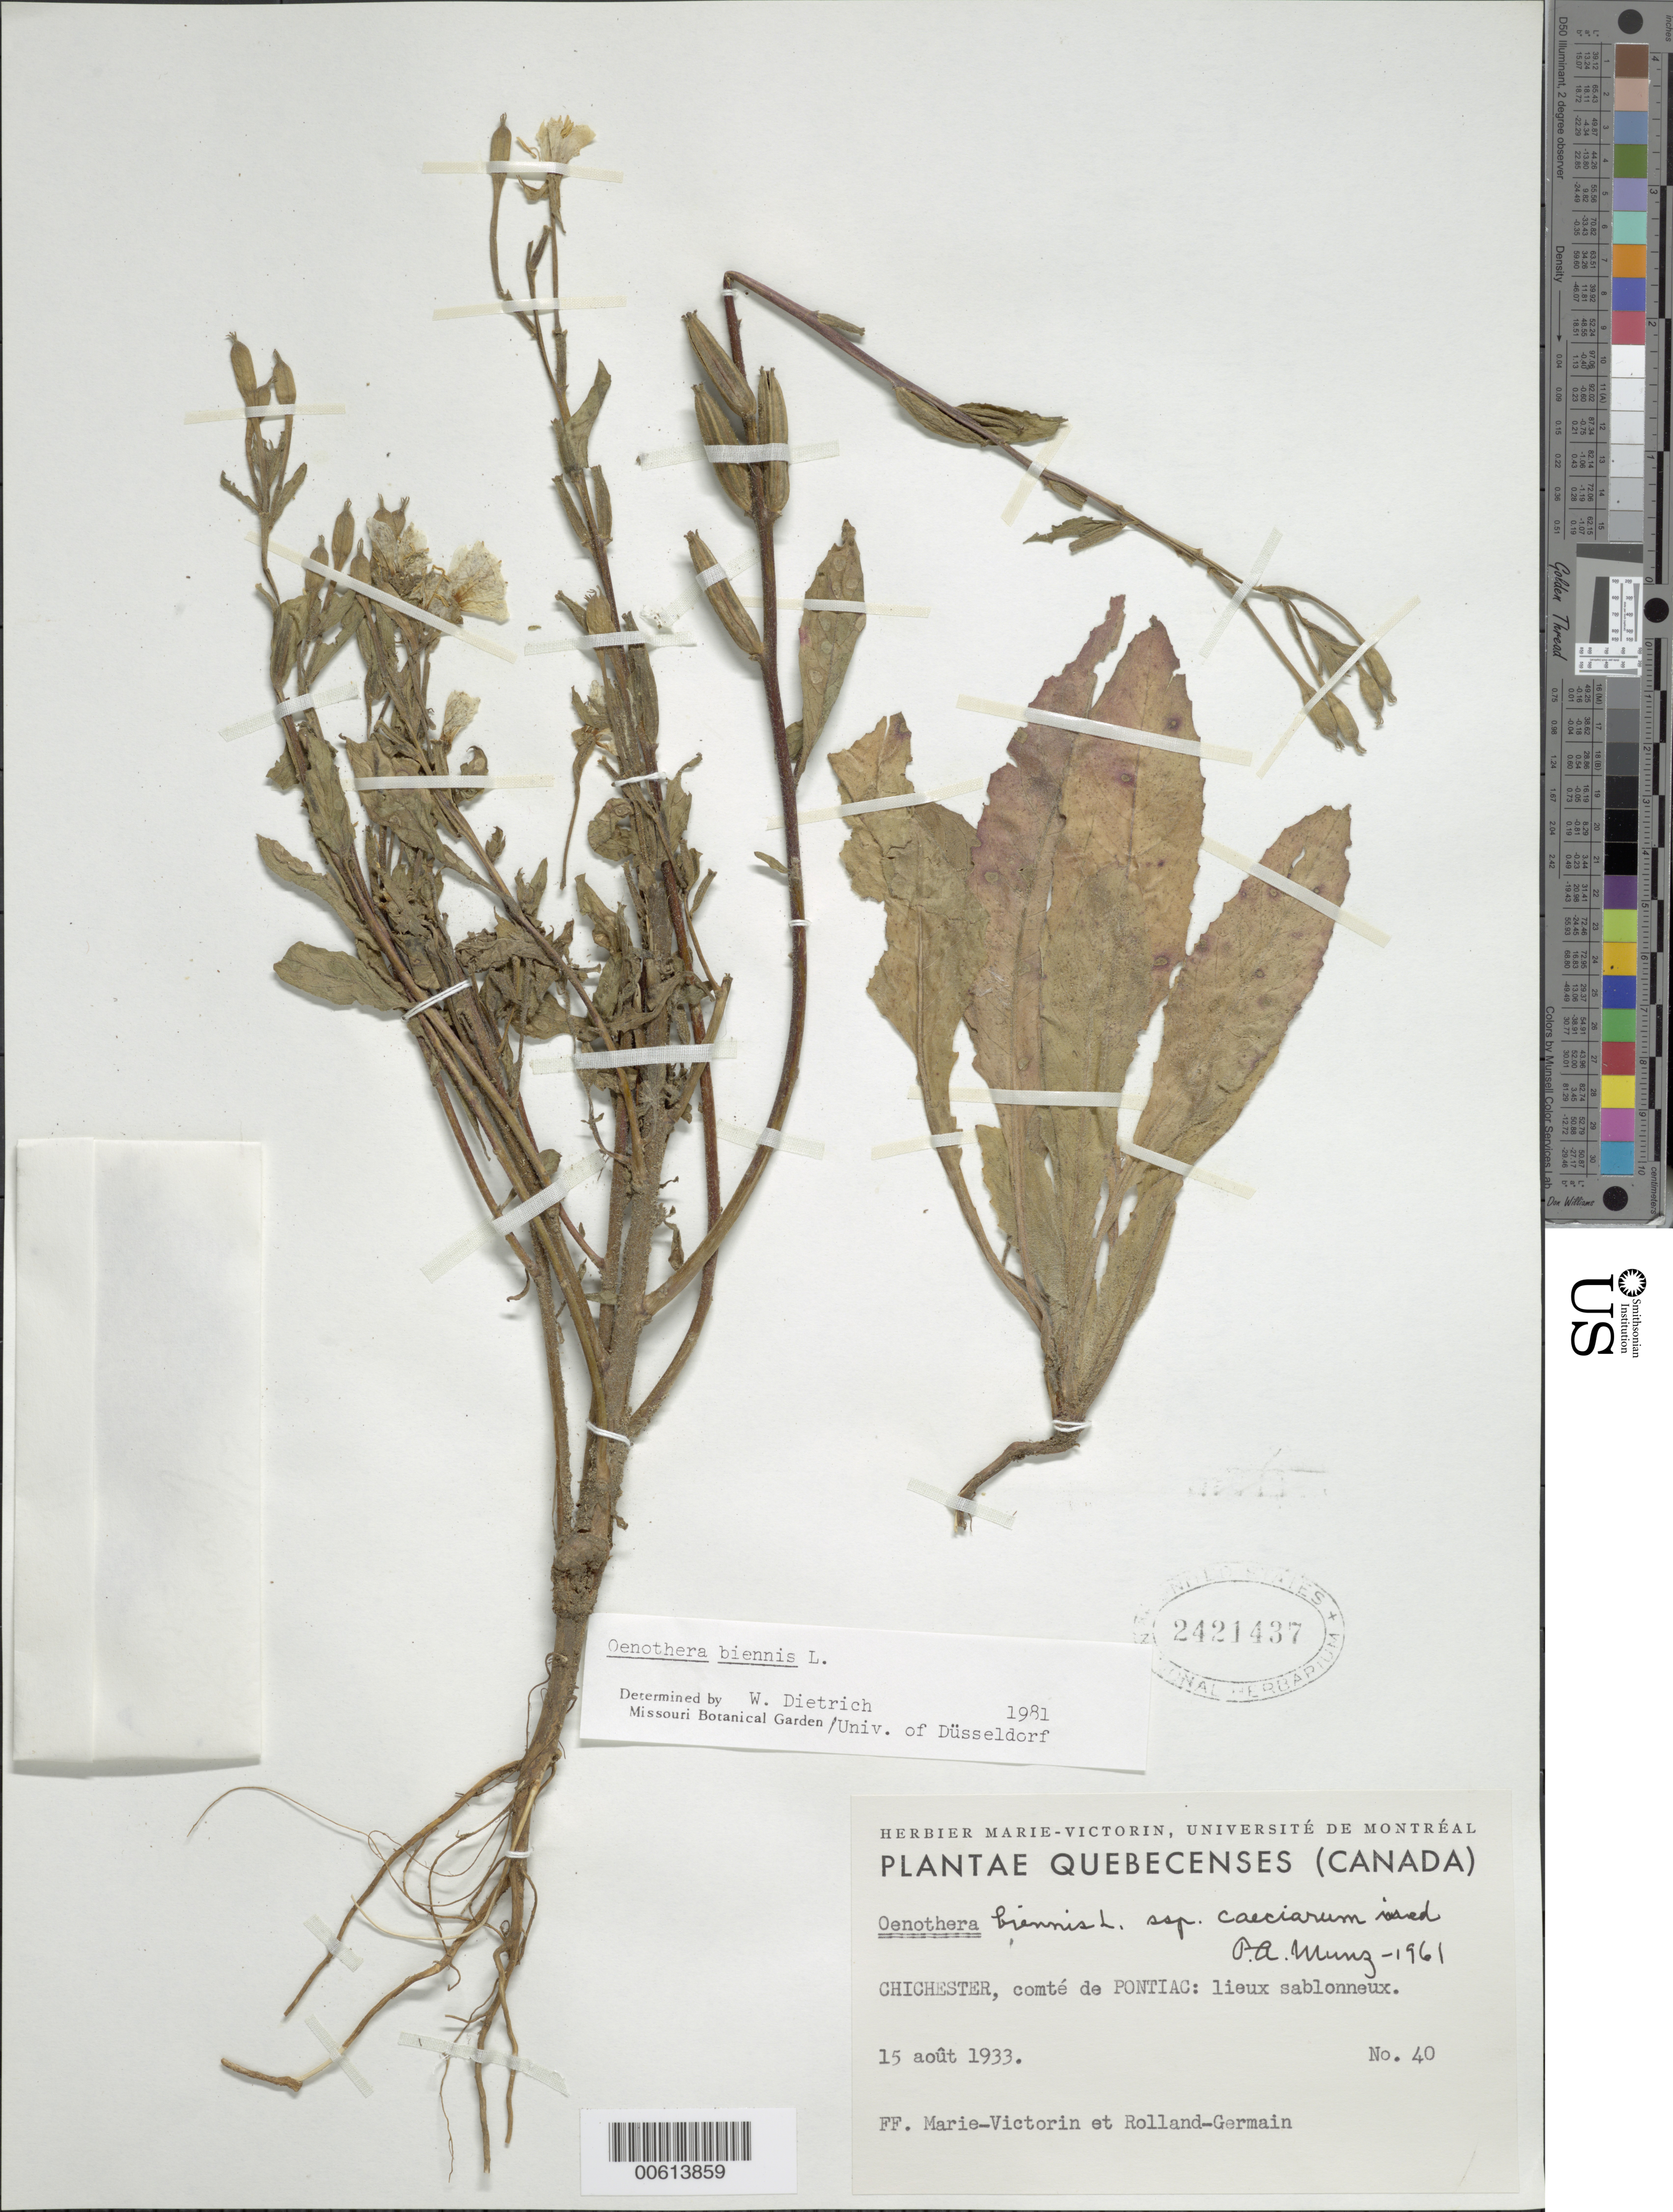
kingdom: Plantae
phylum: Tracheophyta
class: Magnoliopsida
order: Myrtales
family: Onagraceae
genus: Oenothera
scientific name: Oenothera biennis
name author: L.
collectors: Fr. Marie-Victorin & Rolland-Germain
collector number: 40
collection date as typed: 15 Aug 1933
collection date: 1933-08-15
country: Canada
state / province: Quebec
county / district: Pontiac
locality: Chichester, comte de Pontiac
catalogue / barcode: US 2421427